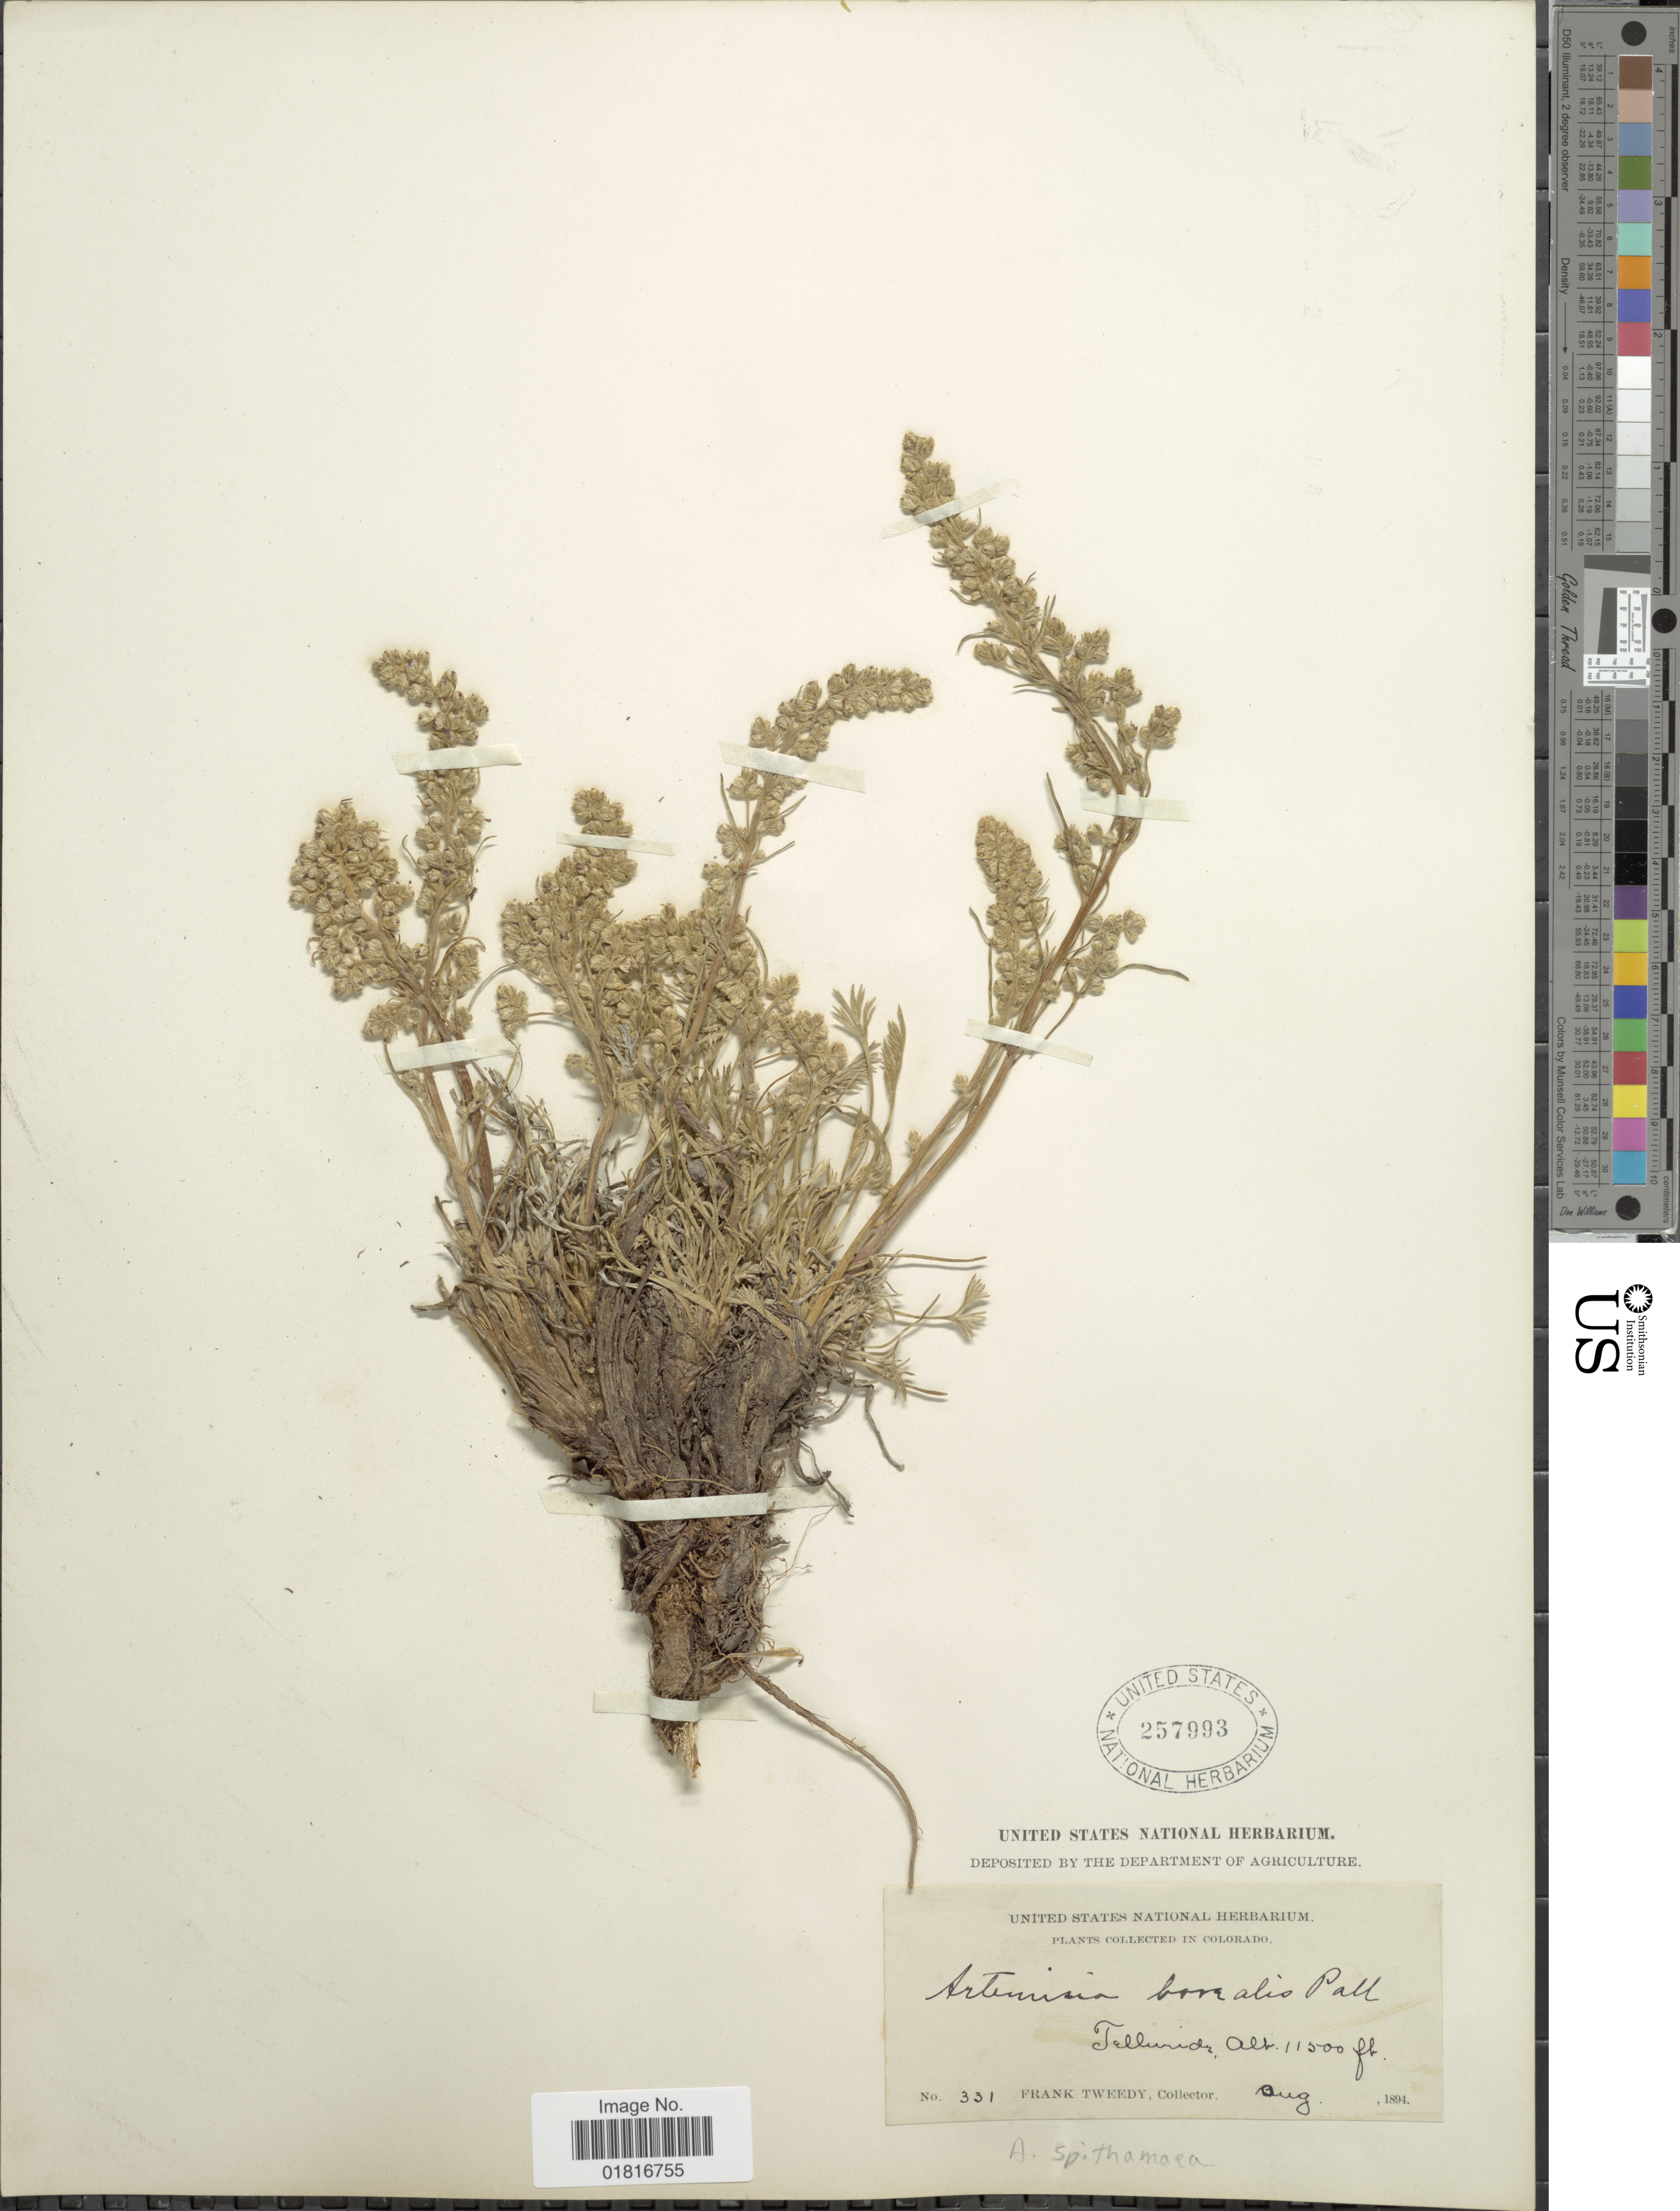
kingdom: Plantae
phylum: Tracheophyta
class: Magnoliopsida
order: Asterales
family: Asteraceae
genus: Artemisia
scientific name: Artemisia spithamaea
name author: Pursh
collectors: F. Tweedy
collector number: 331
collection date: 1894-08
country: United States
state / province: Colorado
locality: Telluride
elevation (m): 3505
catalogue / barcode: US 257993